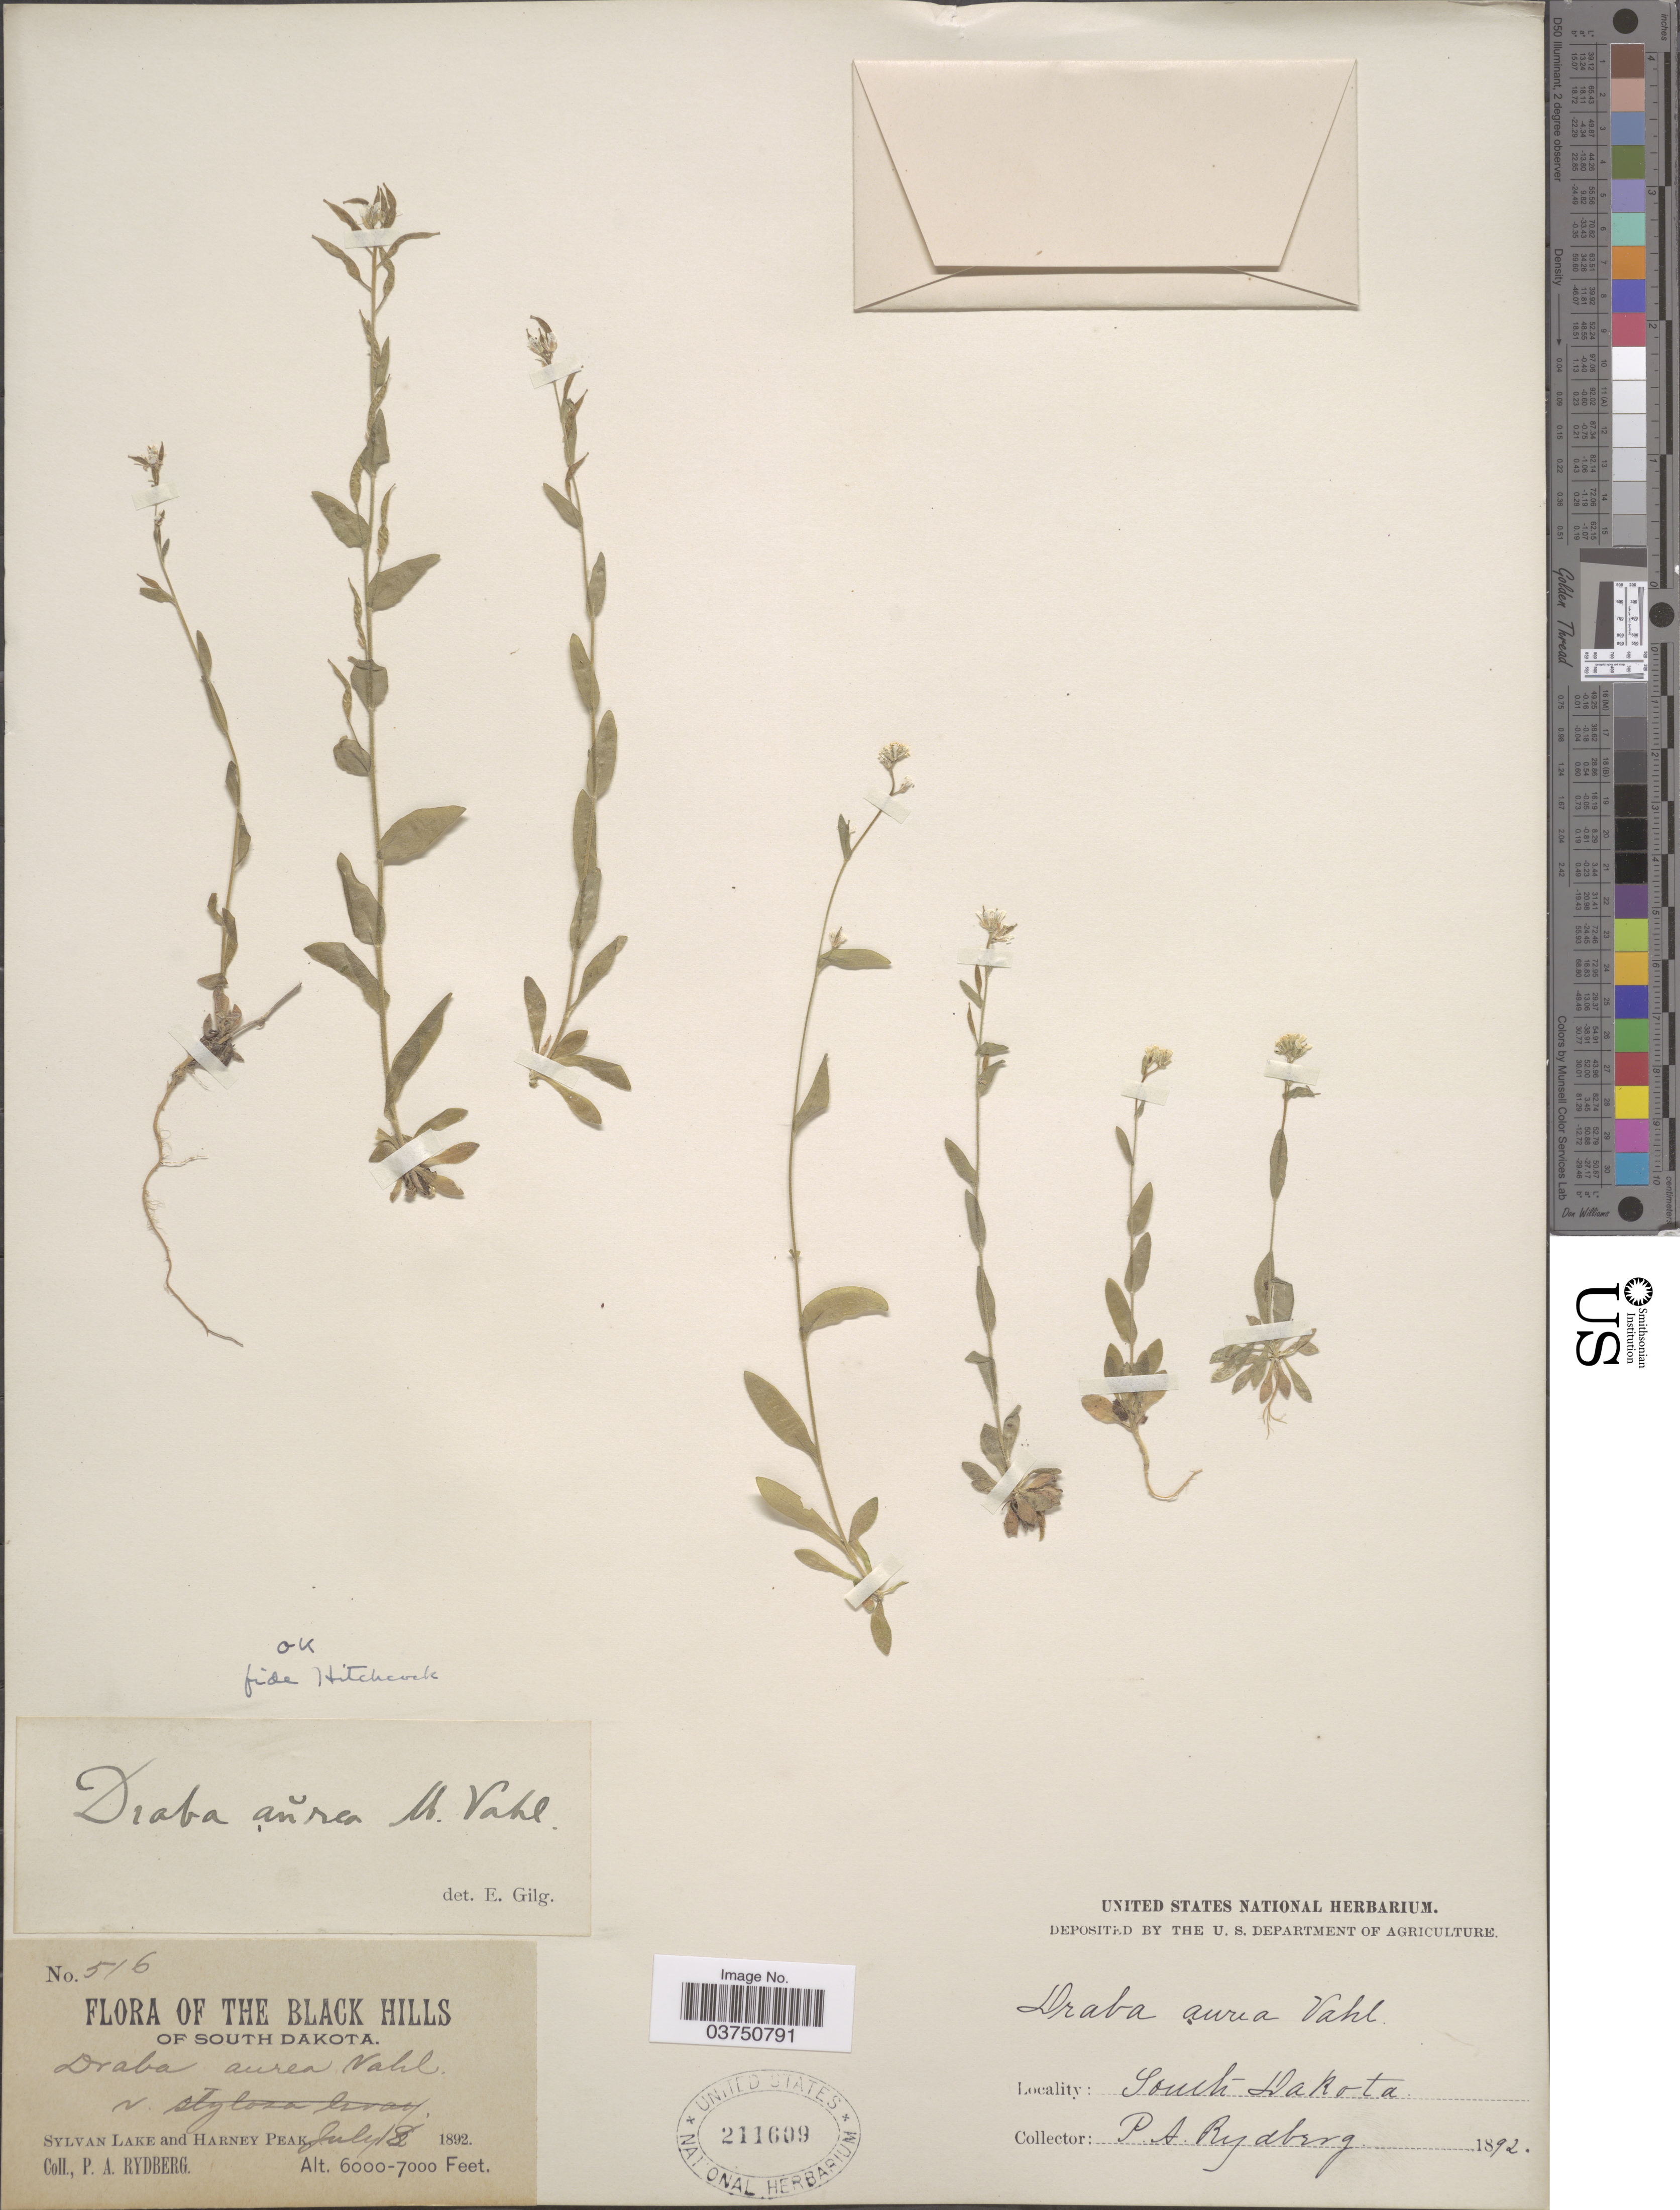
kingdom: Plantae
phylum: Tracheophyta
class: Magnoliopsida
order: Brassicales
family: Brassicaceae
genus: Draba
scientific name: Draba aurea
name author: Vahl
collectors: P. A. Rydberg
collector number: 516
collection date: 1892-07-18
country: United States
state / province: South Dakota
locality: The Black Hills, Sylvan Lake and Harney Peak.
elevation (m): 1829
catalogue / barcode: US 211609